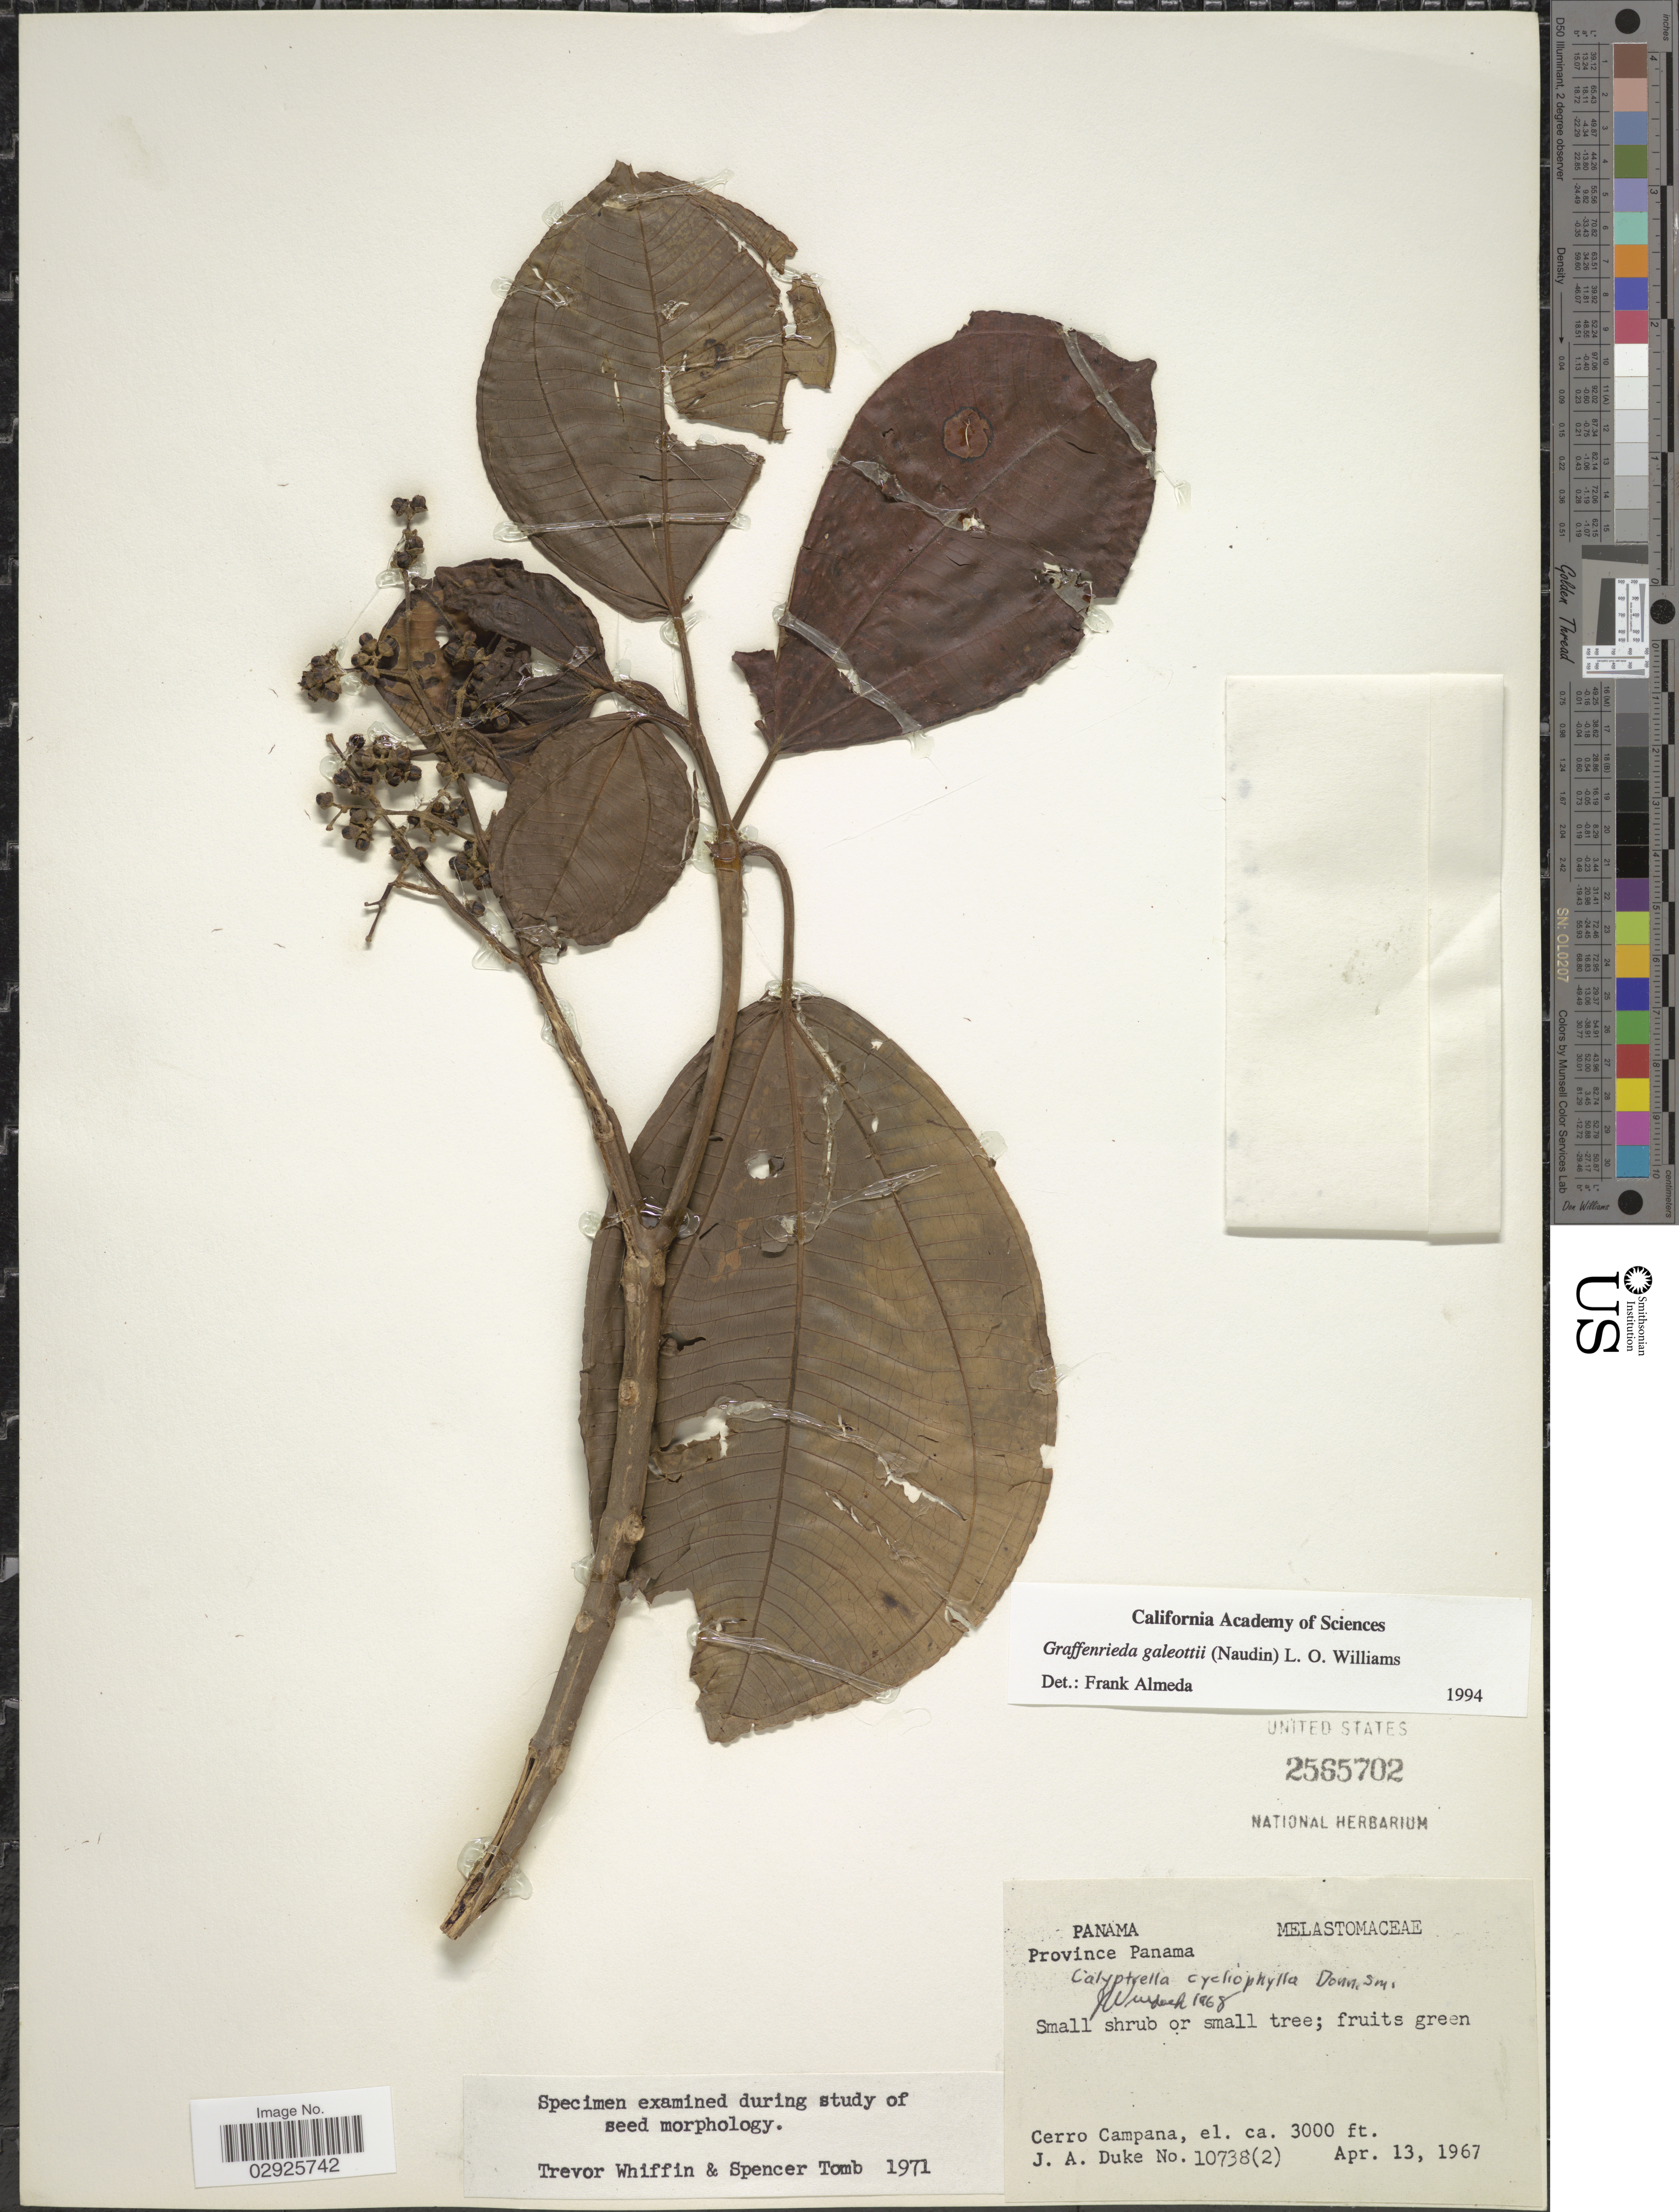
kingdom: Plantae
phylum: Tracheophyta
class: Magnoliopsida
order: Myrtales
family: Melastomataceae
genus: Graffenrieda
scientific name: Graffenrieda galeottii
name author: (Naudin) L.O. Williams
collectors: J. A. Duke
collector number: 10738(2)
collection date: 1967-04-13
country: Panama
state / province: Panamá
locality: Cerro Campana.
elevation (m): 914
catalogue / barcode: US 2565702